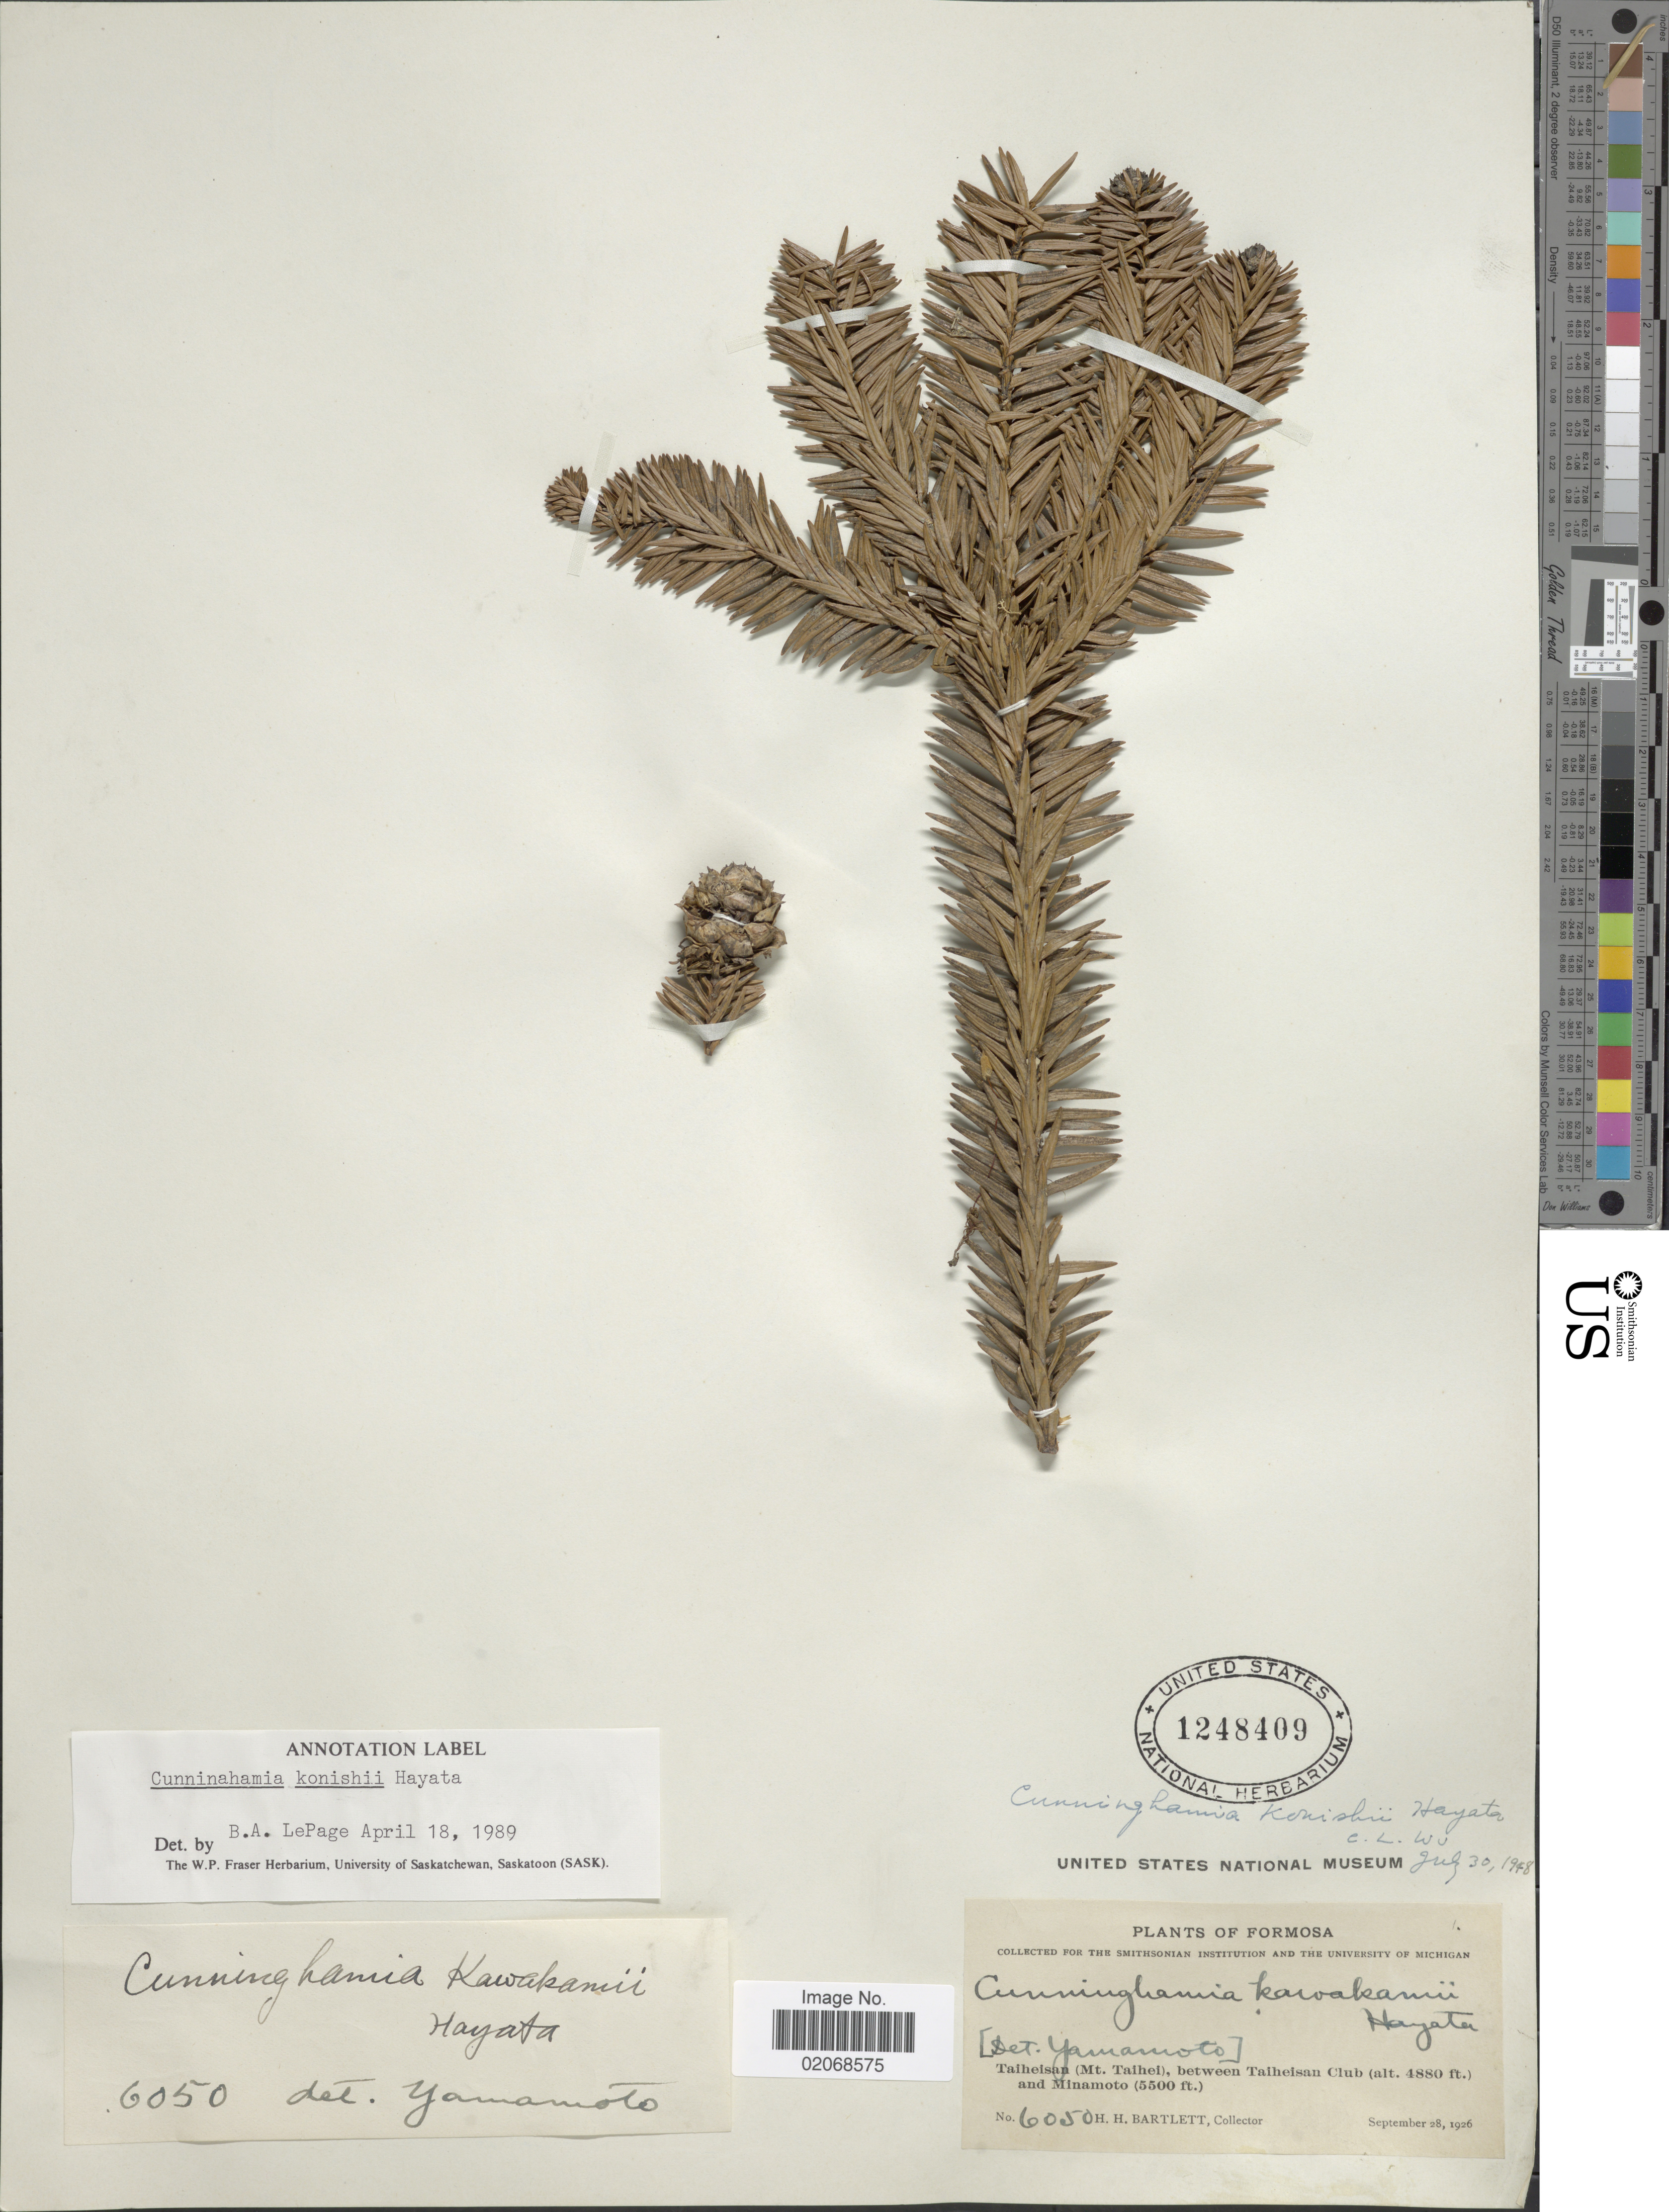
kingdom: Plantae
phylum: Tracheophyta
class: Pinopsida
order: Pinales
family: Cupressaceae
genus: Cunninghamia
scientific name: Cunninghamia konishii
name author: Hayata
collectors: H. H. Bartlett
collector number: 605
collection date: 1926-09-28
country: Taiwan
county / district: Yilan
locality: Taiheisan (Mt. Taihei), between Taiheisan Club, and Minamoto, Formosa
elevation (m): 1487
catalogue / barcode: US 1248409